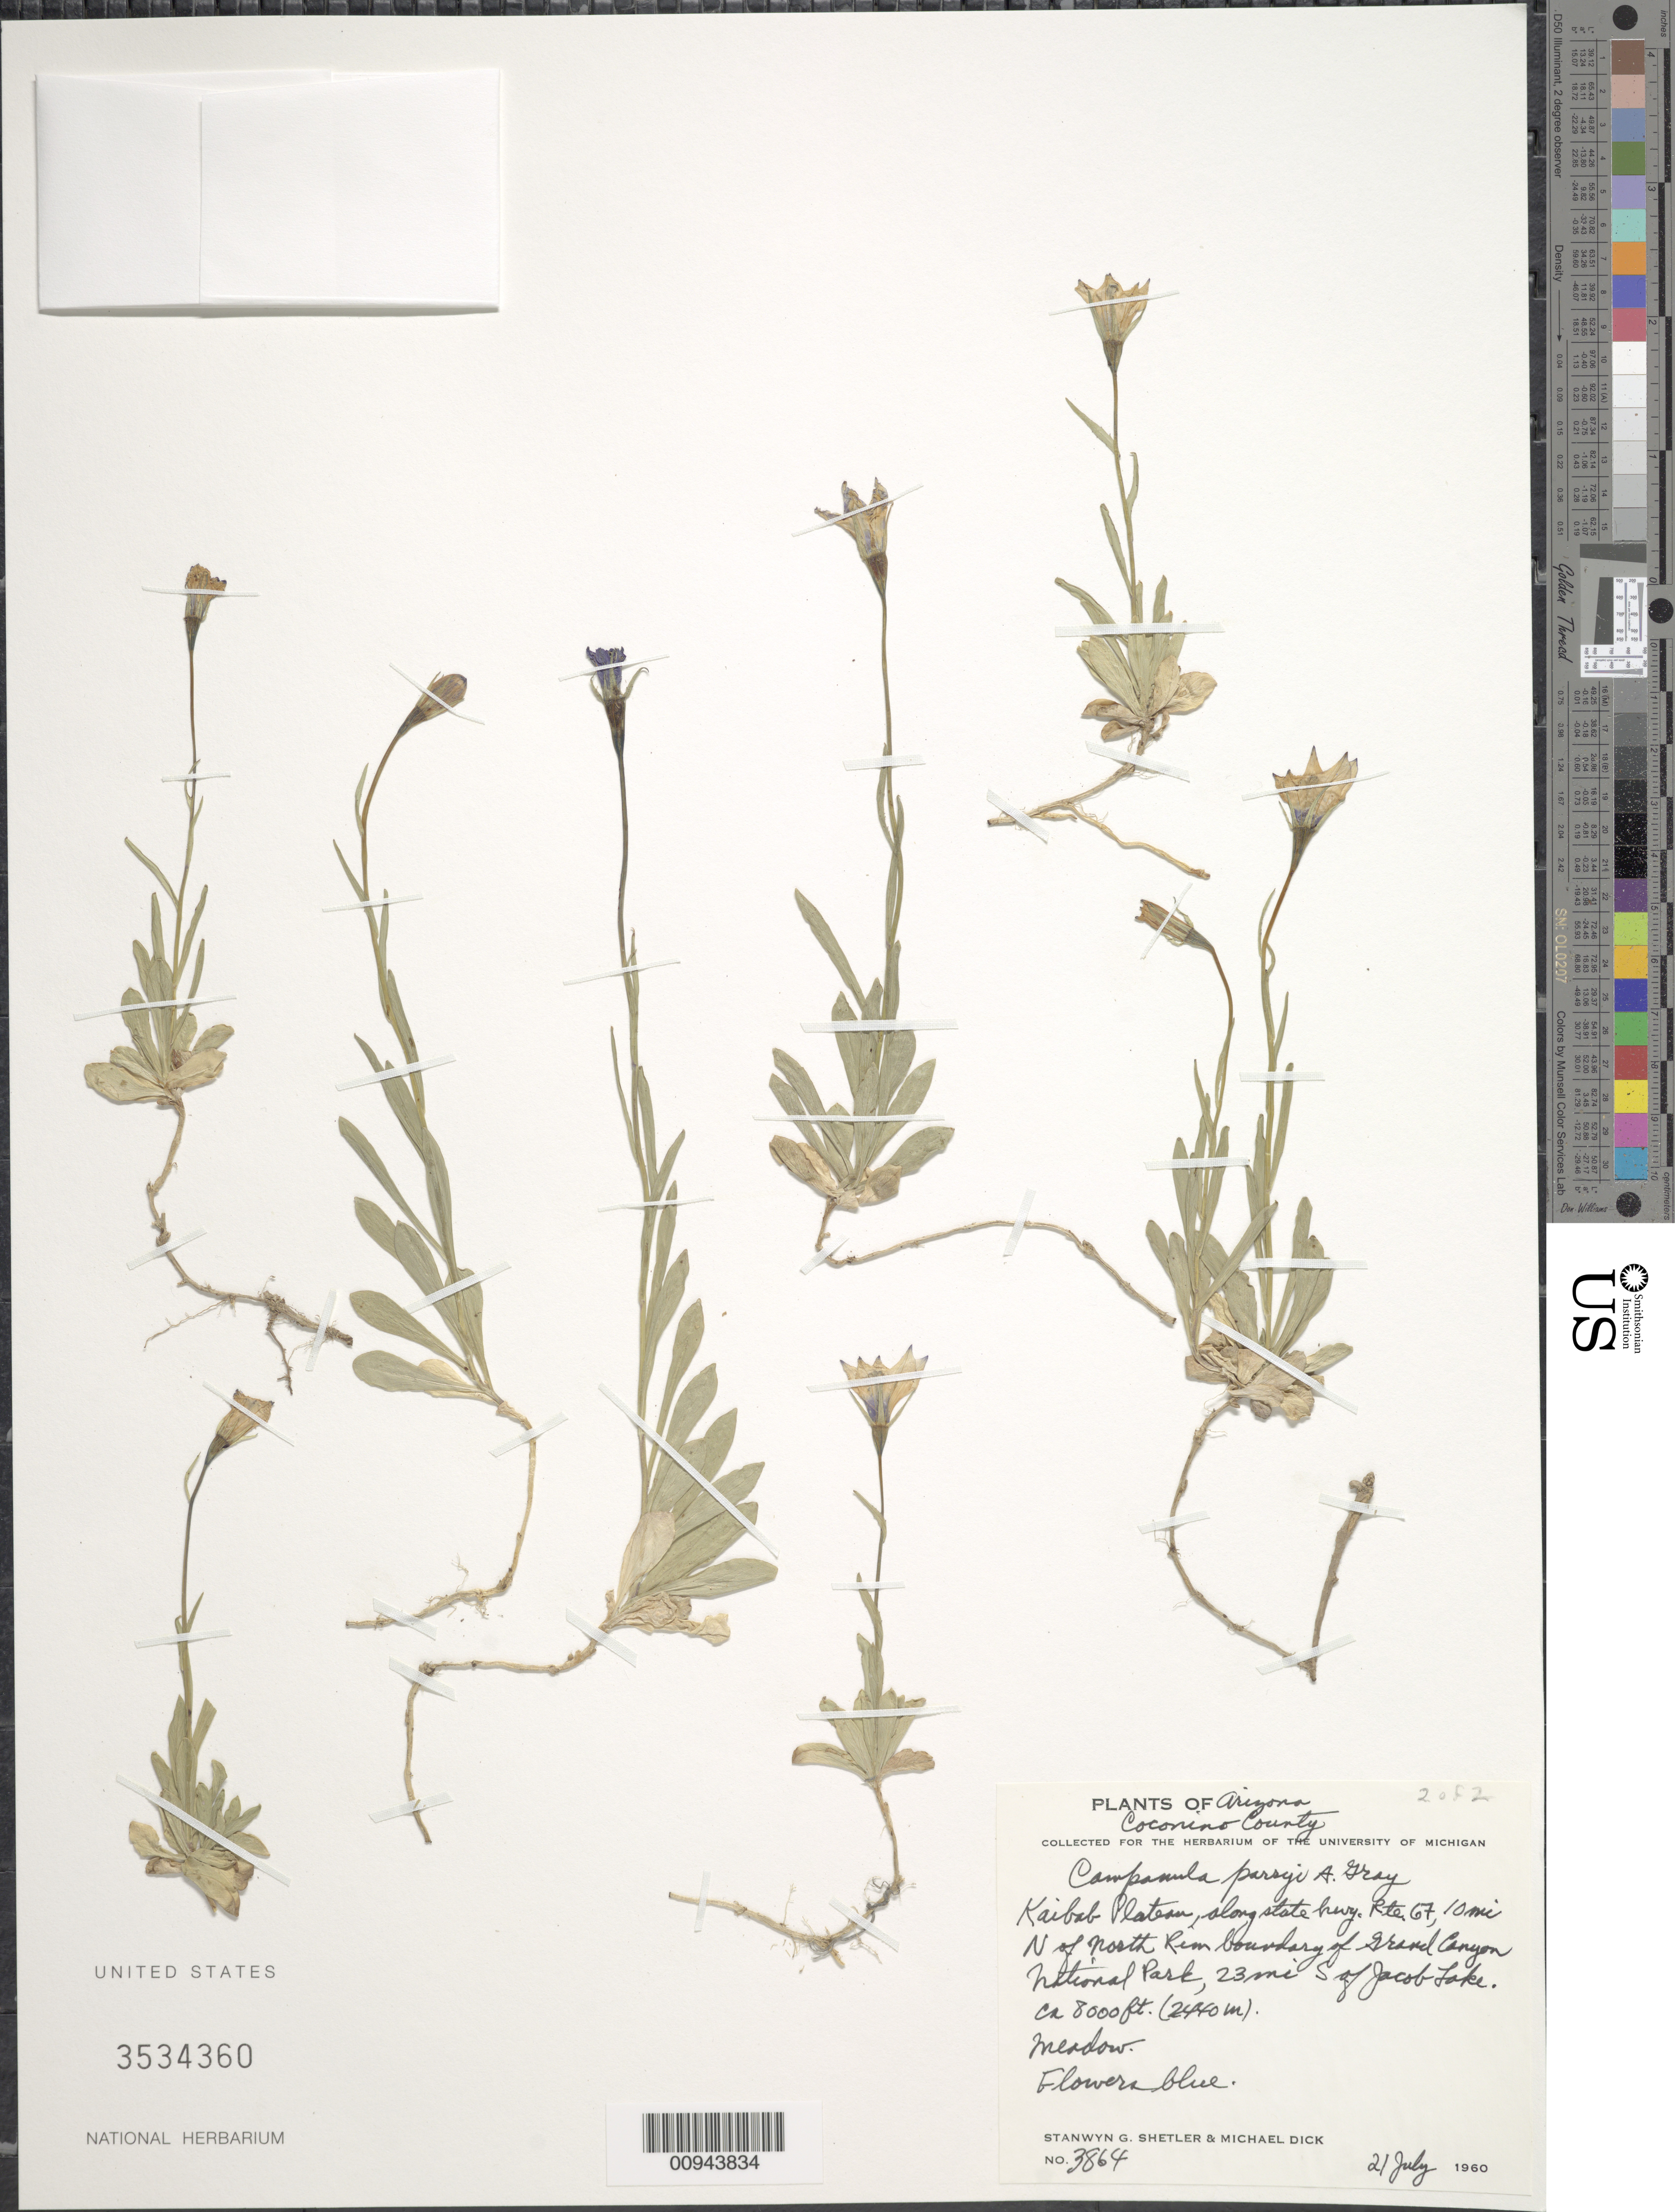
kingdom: Plantae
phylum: Tracheophyta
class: Magnoliopsida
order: Asterales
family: Campanulaceae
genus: Campanula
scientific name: Campanula parryi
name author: A. Gray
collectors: S. Shetler & M. Dick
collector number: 3864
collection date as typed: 21 July 1960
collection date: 1960-07-21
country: United States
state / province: Arizona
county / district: Coconino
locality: Kaibab Plateau, along state hwy. Rte. 67, 10 mi. N of North Rim boundary of Grand Canyon National Park, 23 mi. S of Jacob Lake.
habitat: meadow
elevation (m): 2440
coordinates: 34 3' N, 109 W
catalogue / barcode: US 3534360